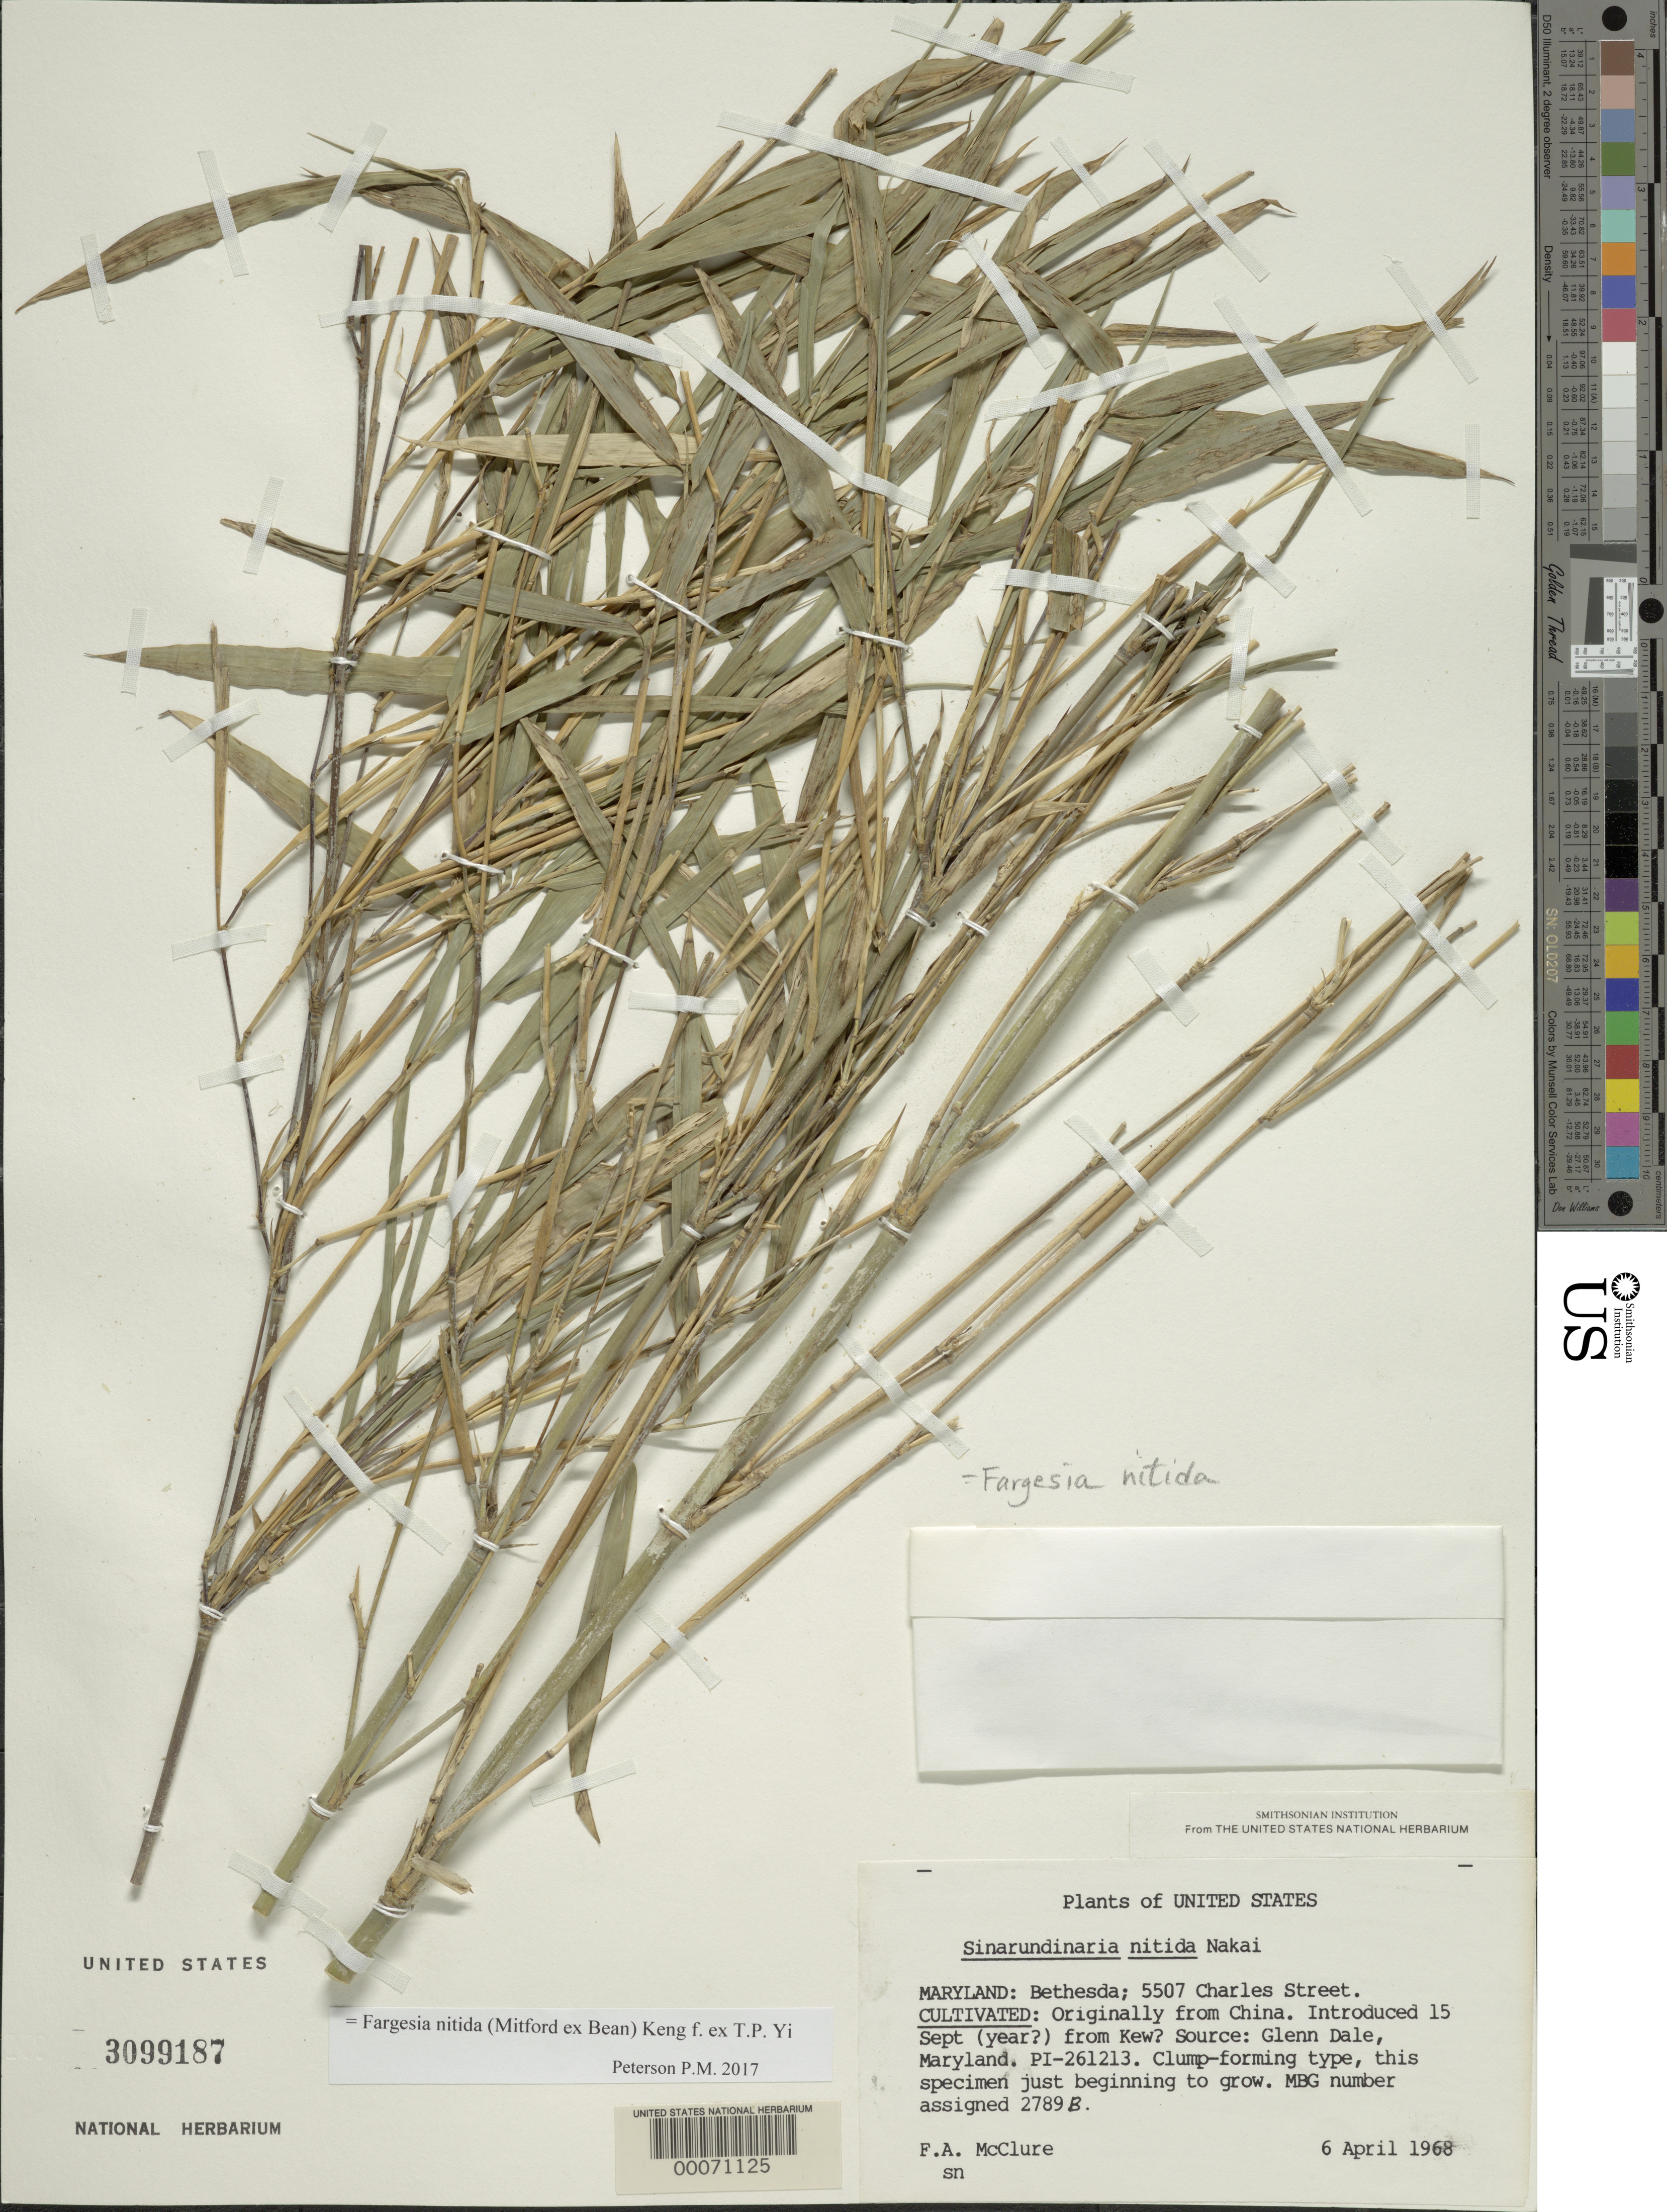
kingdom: Plantae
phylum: Tracheophyta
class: Liliopsida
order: Poales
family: Poaceae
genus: Fargesia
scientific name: Fargesia nitida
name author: (Mitford ex Stapf) Keng f. ex T.P. Yi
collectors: F. A. McClure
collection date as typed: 06 Apr 1968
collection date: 1968-04-06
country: United States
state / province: Maryland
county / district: Montgomery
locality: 5507 Charles Street, Bethesda (McClure's garden)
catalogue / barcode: US 3099187